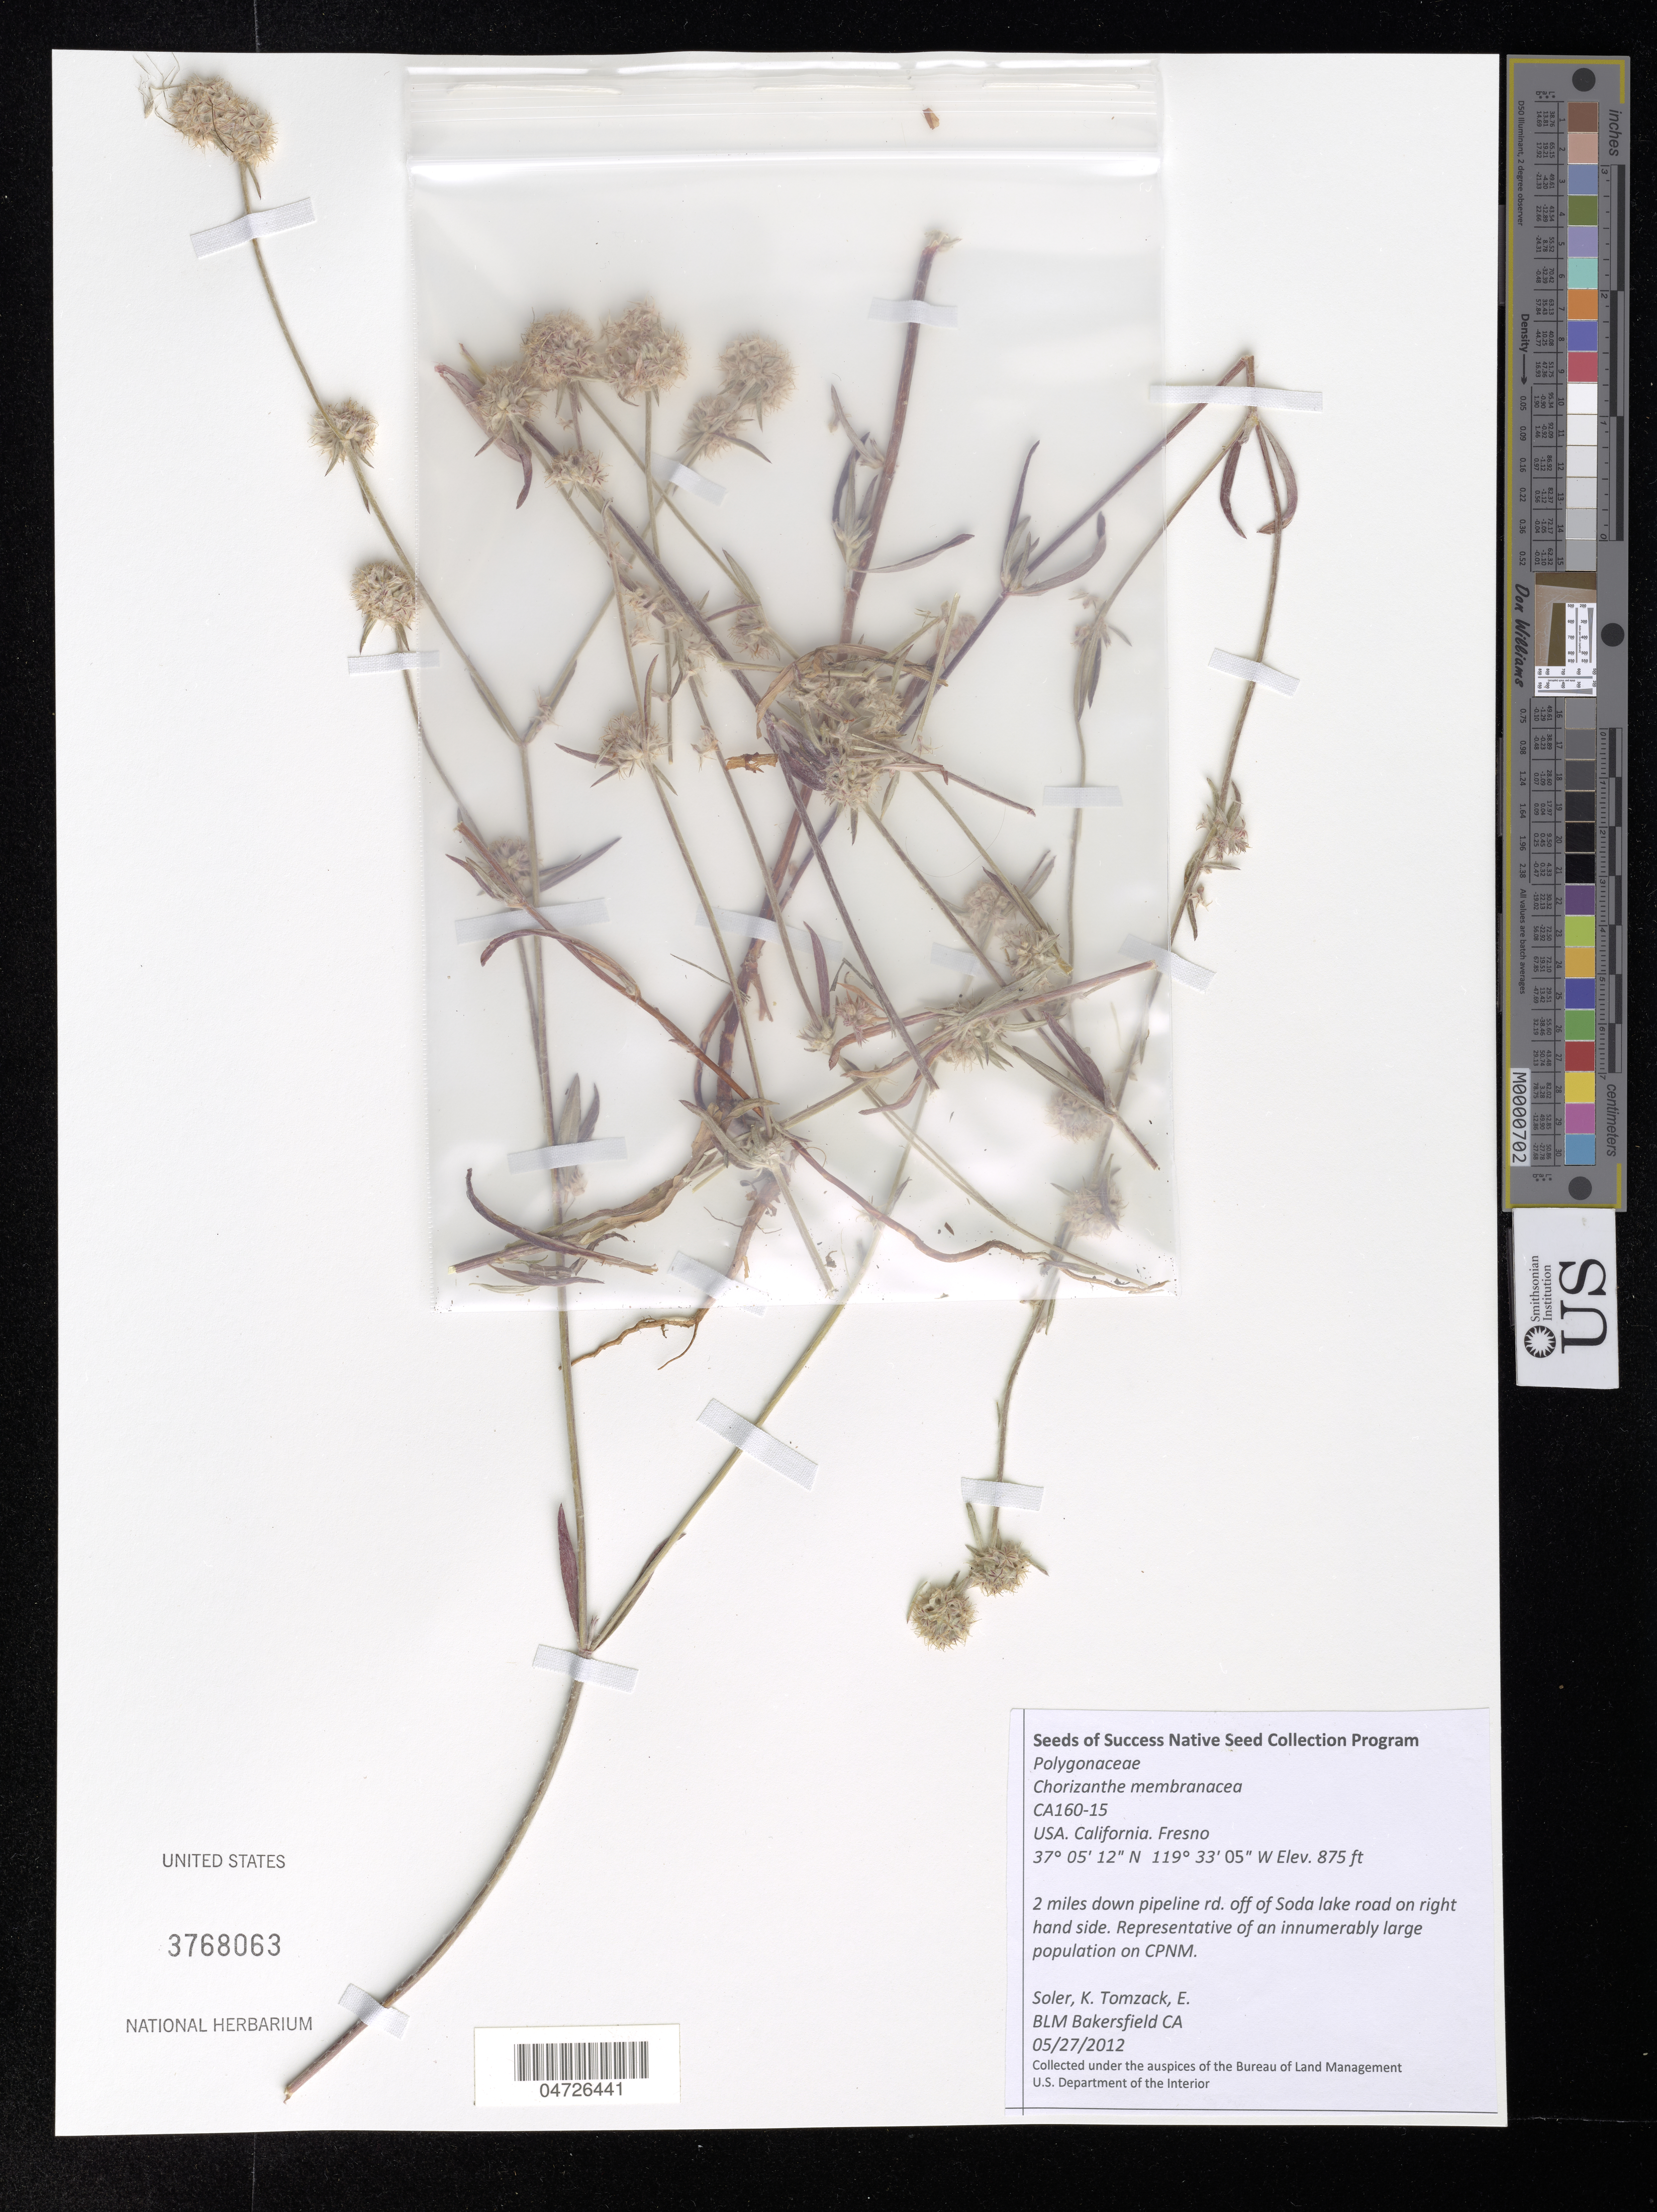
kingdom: Plantae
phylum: Tracheophyta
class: Magnoliopsida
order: Caryophyllales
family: Polygonaceae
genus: Chorizanthe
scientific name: Chorizanthe membranacea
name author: Benth.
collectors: K. Soler & E. Tomzack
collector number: CA160-15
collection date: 2012-05-27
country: United States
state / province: California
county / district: Fresno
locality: Fresno. 2 miles down pipeline rd. off of Soda lake road on right hand side.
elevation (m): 267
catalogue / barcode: US 3768063